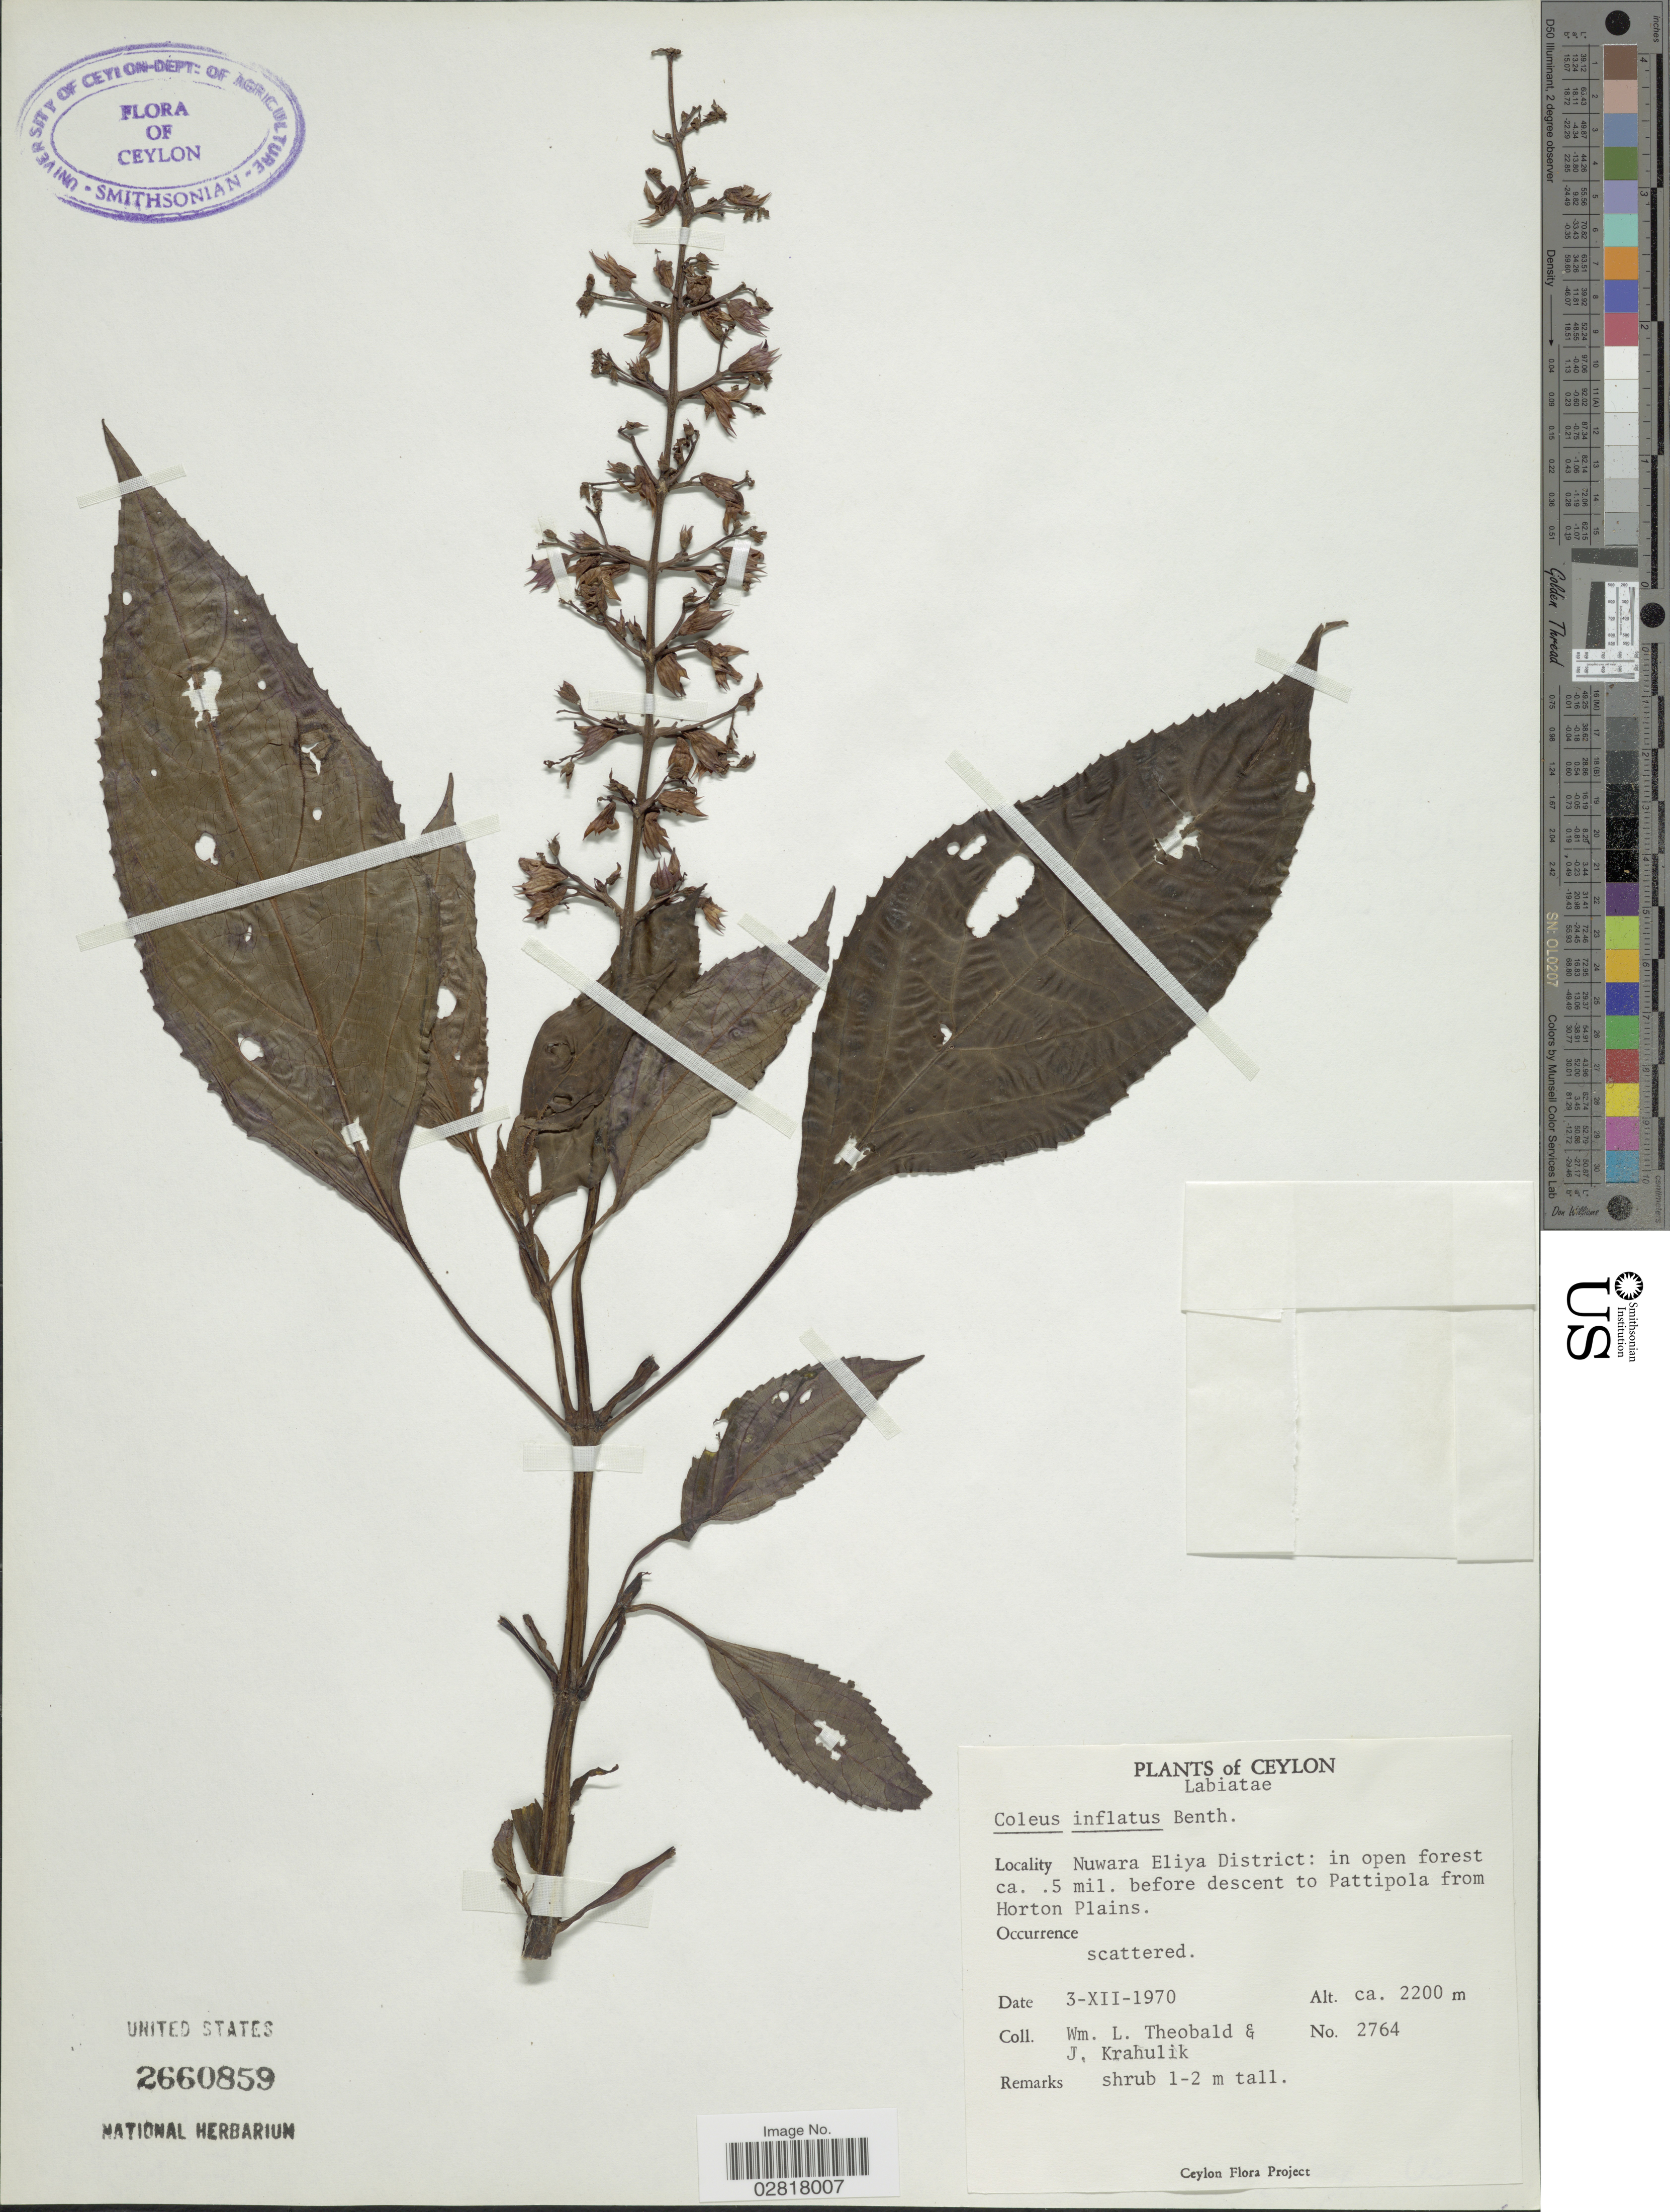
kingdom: Plantae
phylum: Tracheophyta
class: Magnoliopsida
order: Lamiales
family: Lamiaceae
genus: Plectranthus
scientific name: Plectranthus inflatus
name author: (Benth.) R.H. Willemse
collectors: W. L. Theobald & J. Krahulik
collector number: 2764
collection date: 1970-12-03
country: Sri Lanka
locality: Ceylon, Nuwara Eliya District: in open forest ca. 5 mil. before descent to Pattipola from Horton Plains.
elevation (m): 2200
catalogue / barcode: US 2660859